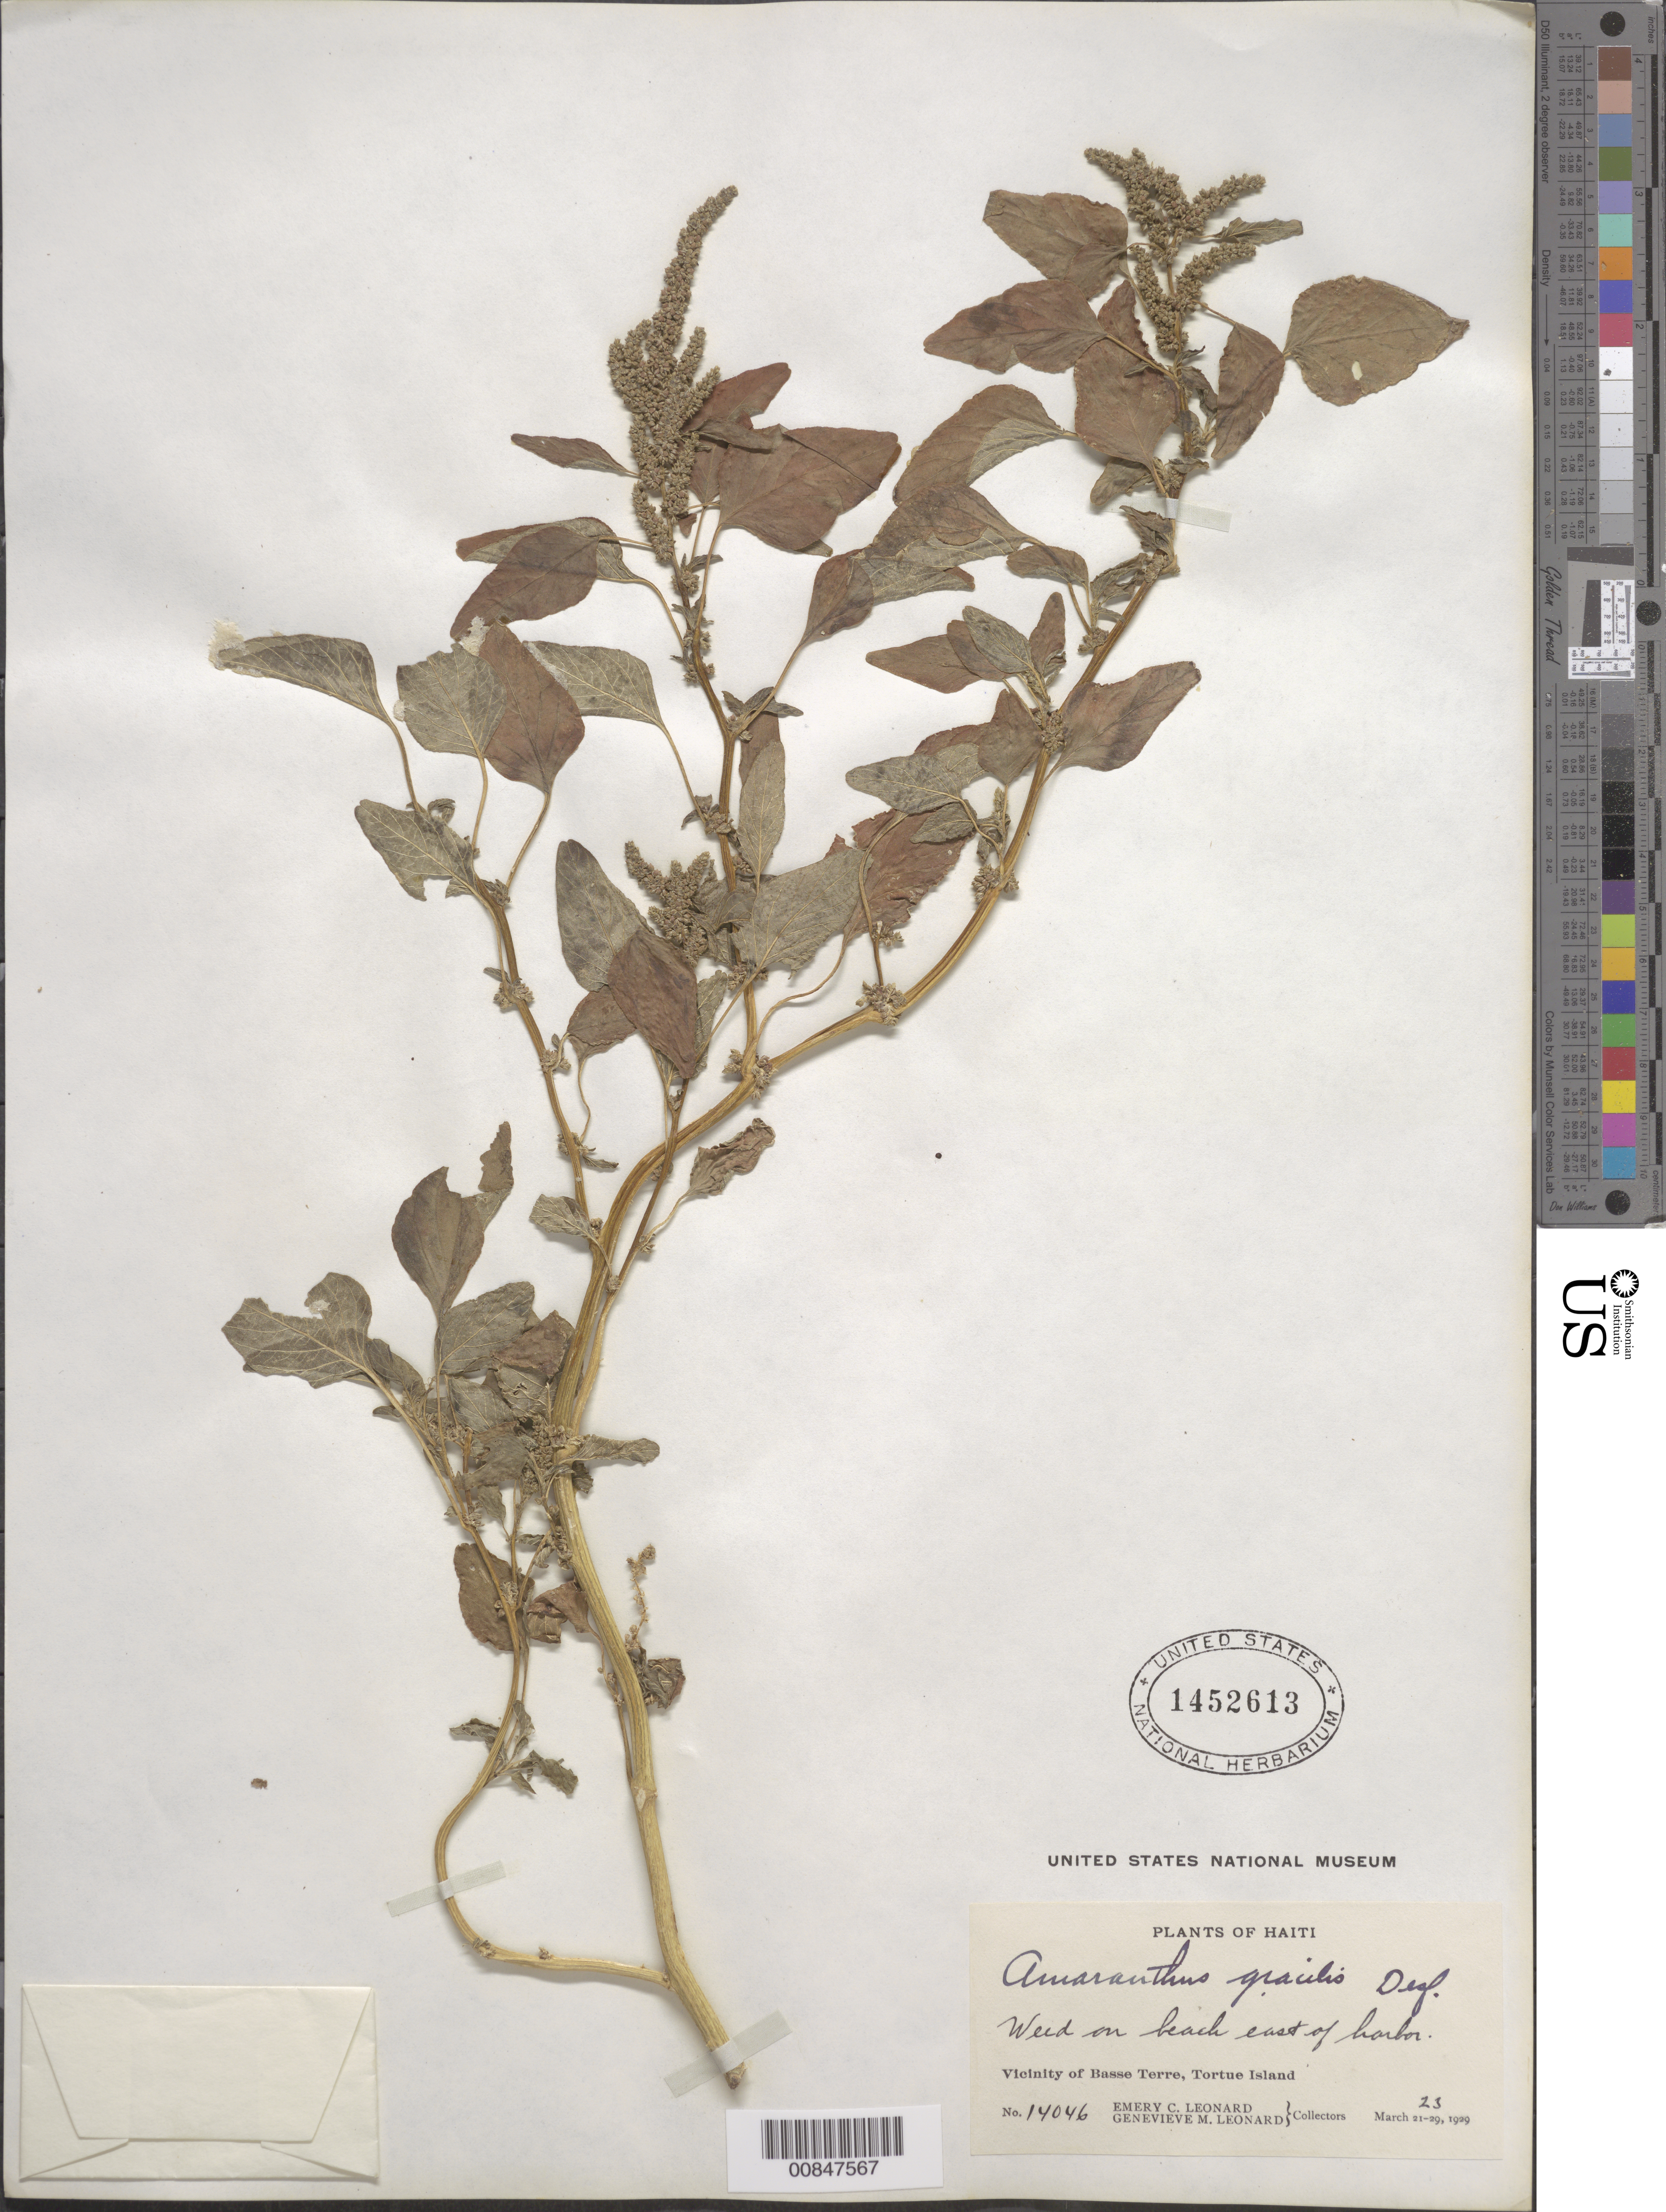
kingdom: Plantae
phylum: Tracheophyta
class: Magnoliopsida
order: Caryophyllales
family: Amaranthaceae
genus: Amaranthus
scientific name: Amaranthus viridis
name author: L.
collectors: E. C. Leonard & G. M. Leonard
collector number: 14046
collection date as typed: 23 Mar 1929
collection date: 1929-03-23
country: Haiti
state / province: Nord-Óuest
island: Île de la Tortue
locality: Vicinity of Basse Terre, Tortue Island. On beach east of harbor.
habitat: On beach.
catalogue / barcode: US 1452613